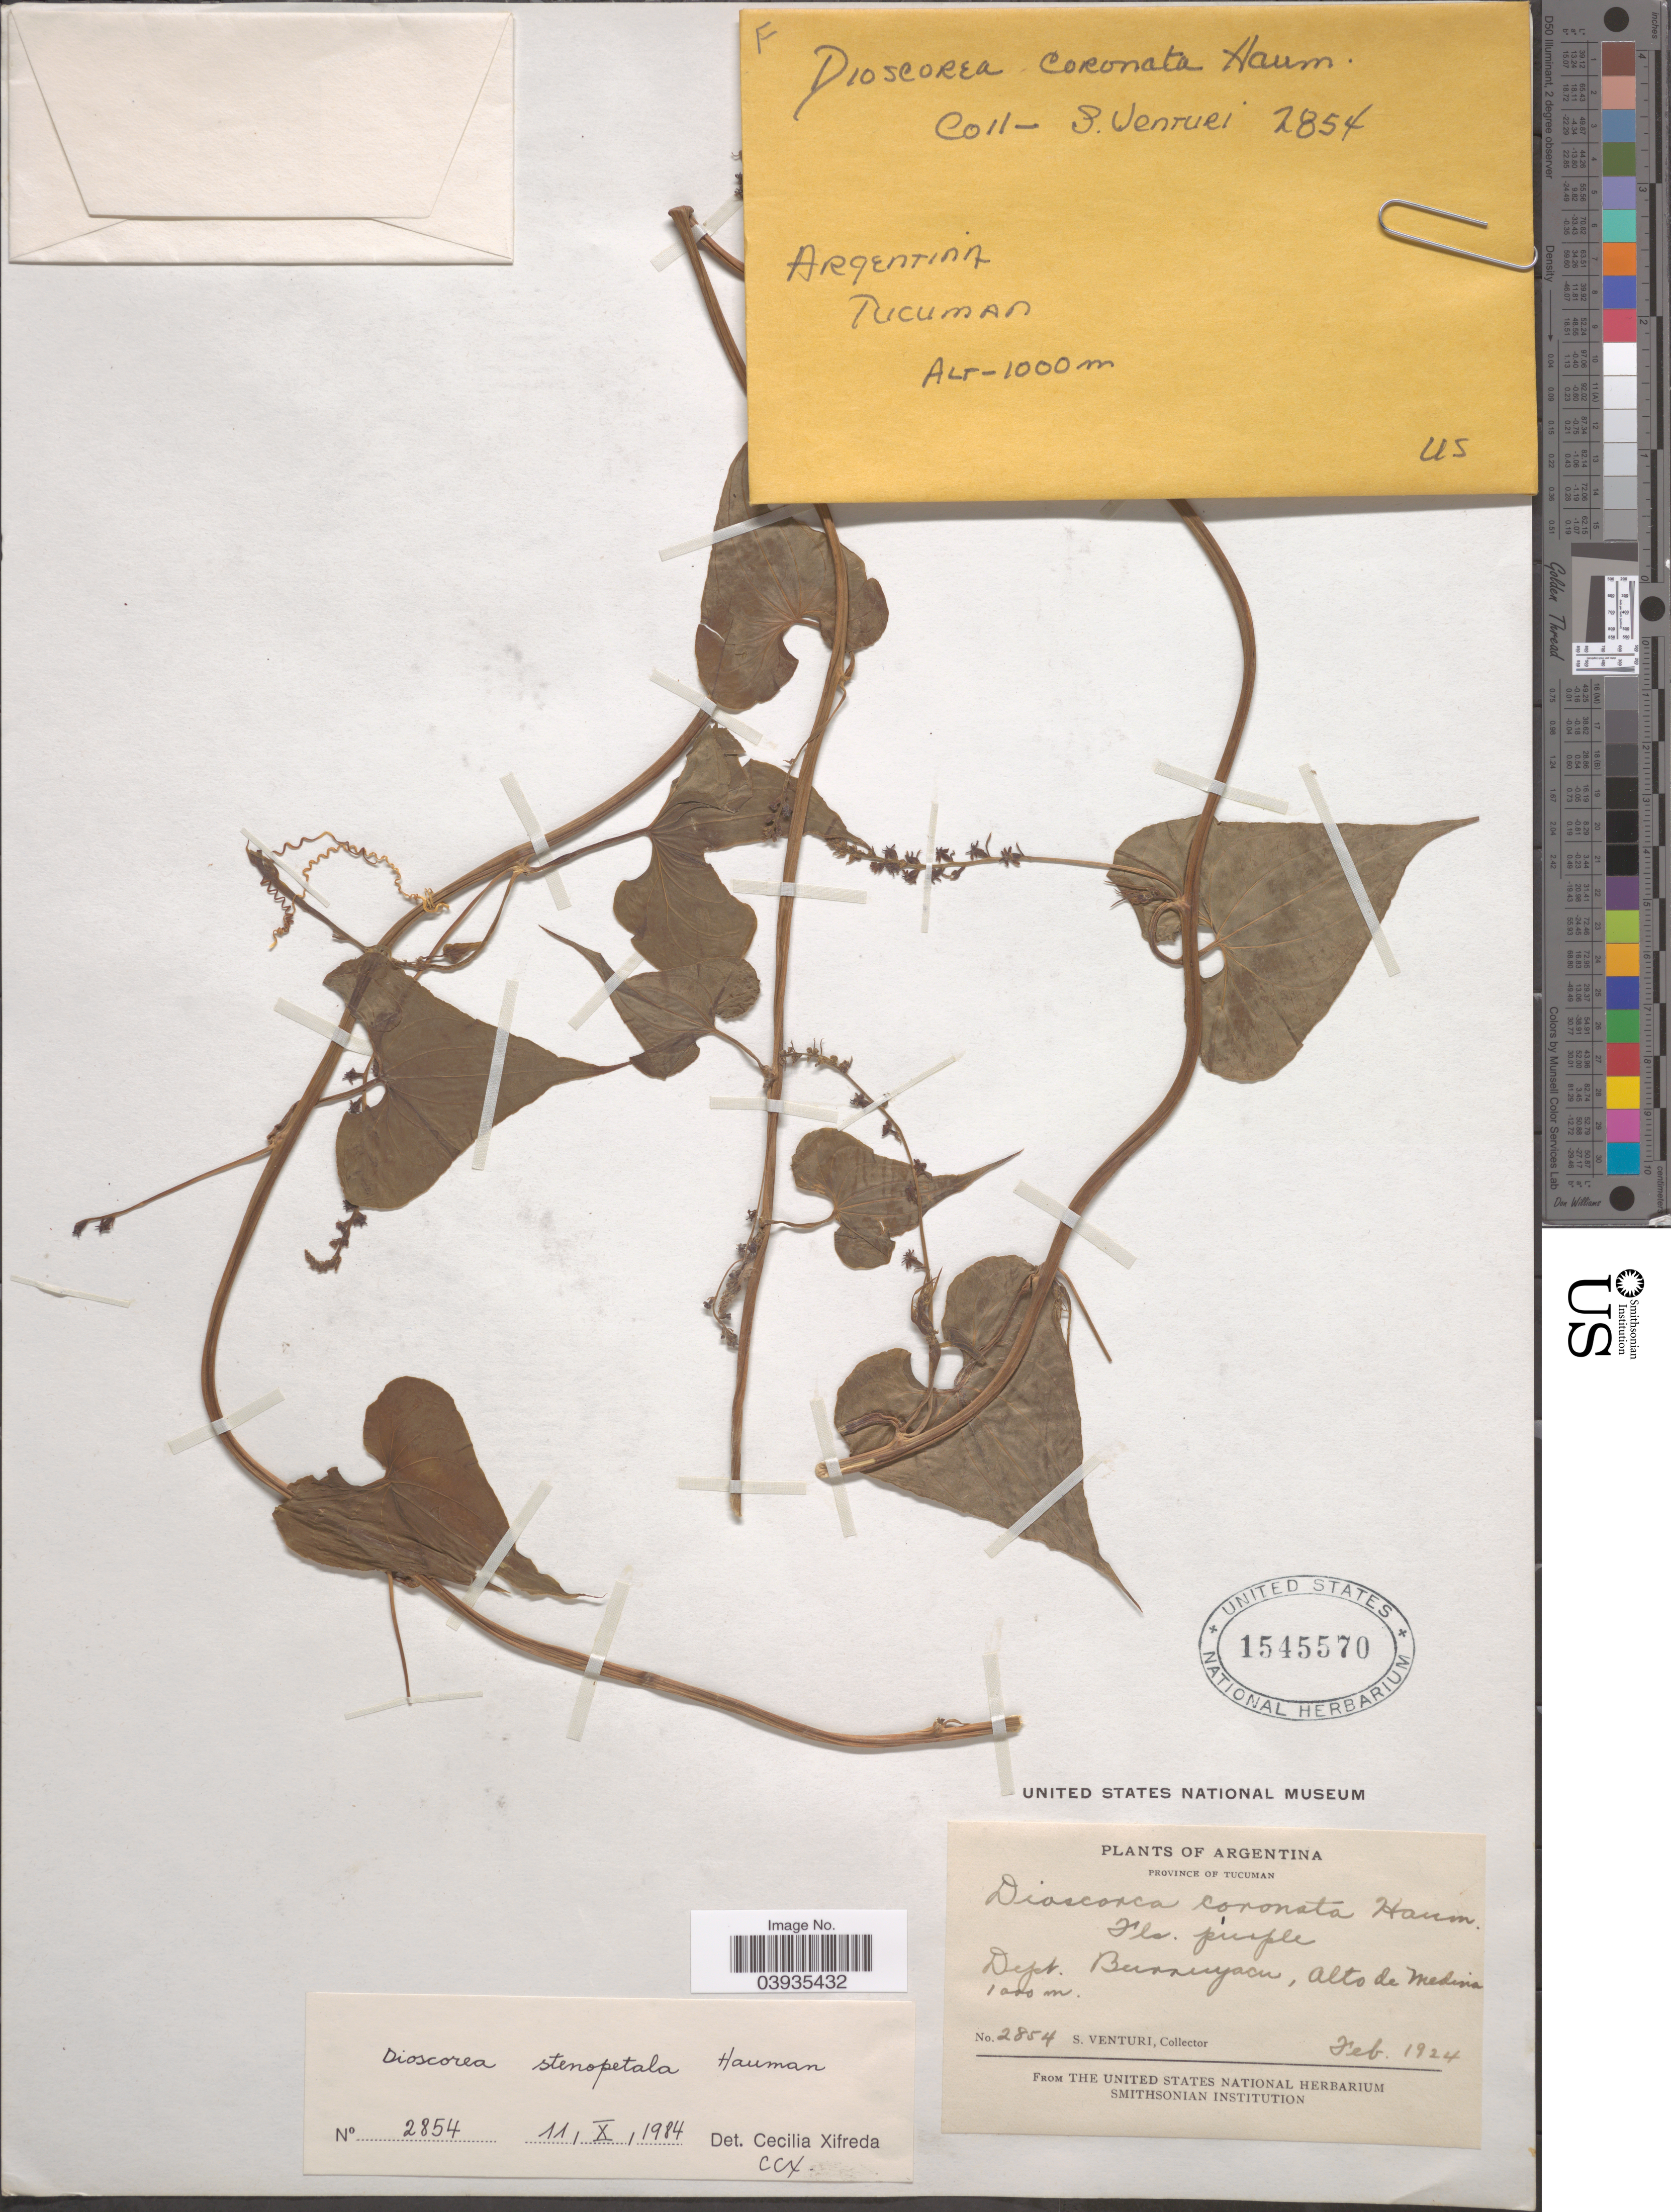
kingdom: Plantae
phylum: Tracheophyta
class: Liliopsida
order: Dioscoreales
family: Dioscoreaceae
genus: Dioscorea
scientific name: Dioscorea stenopetala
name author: Hauman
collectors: S. Venturi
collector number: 2854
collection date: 1924-02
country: Argentina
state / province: Tucuman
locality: Dept. Burruyacu, Alto de Medina.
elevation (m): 1000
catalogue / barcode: US 1545570